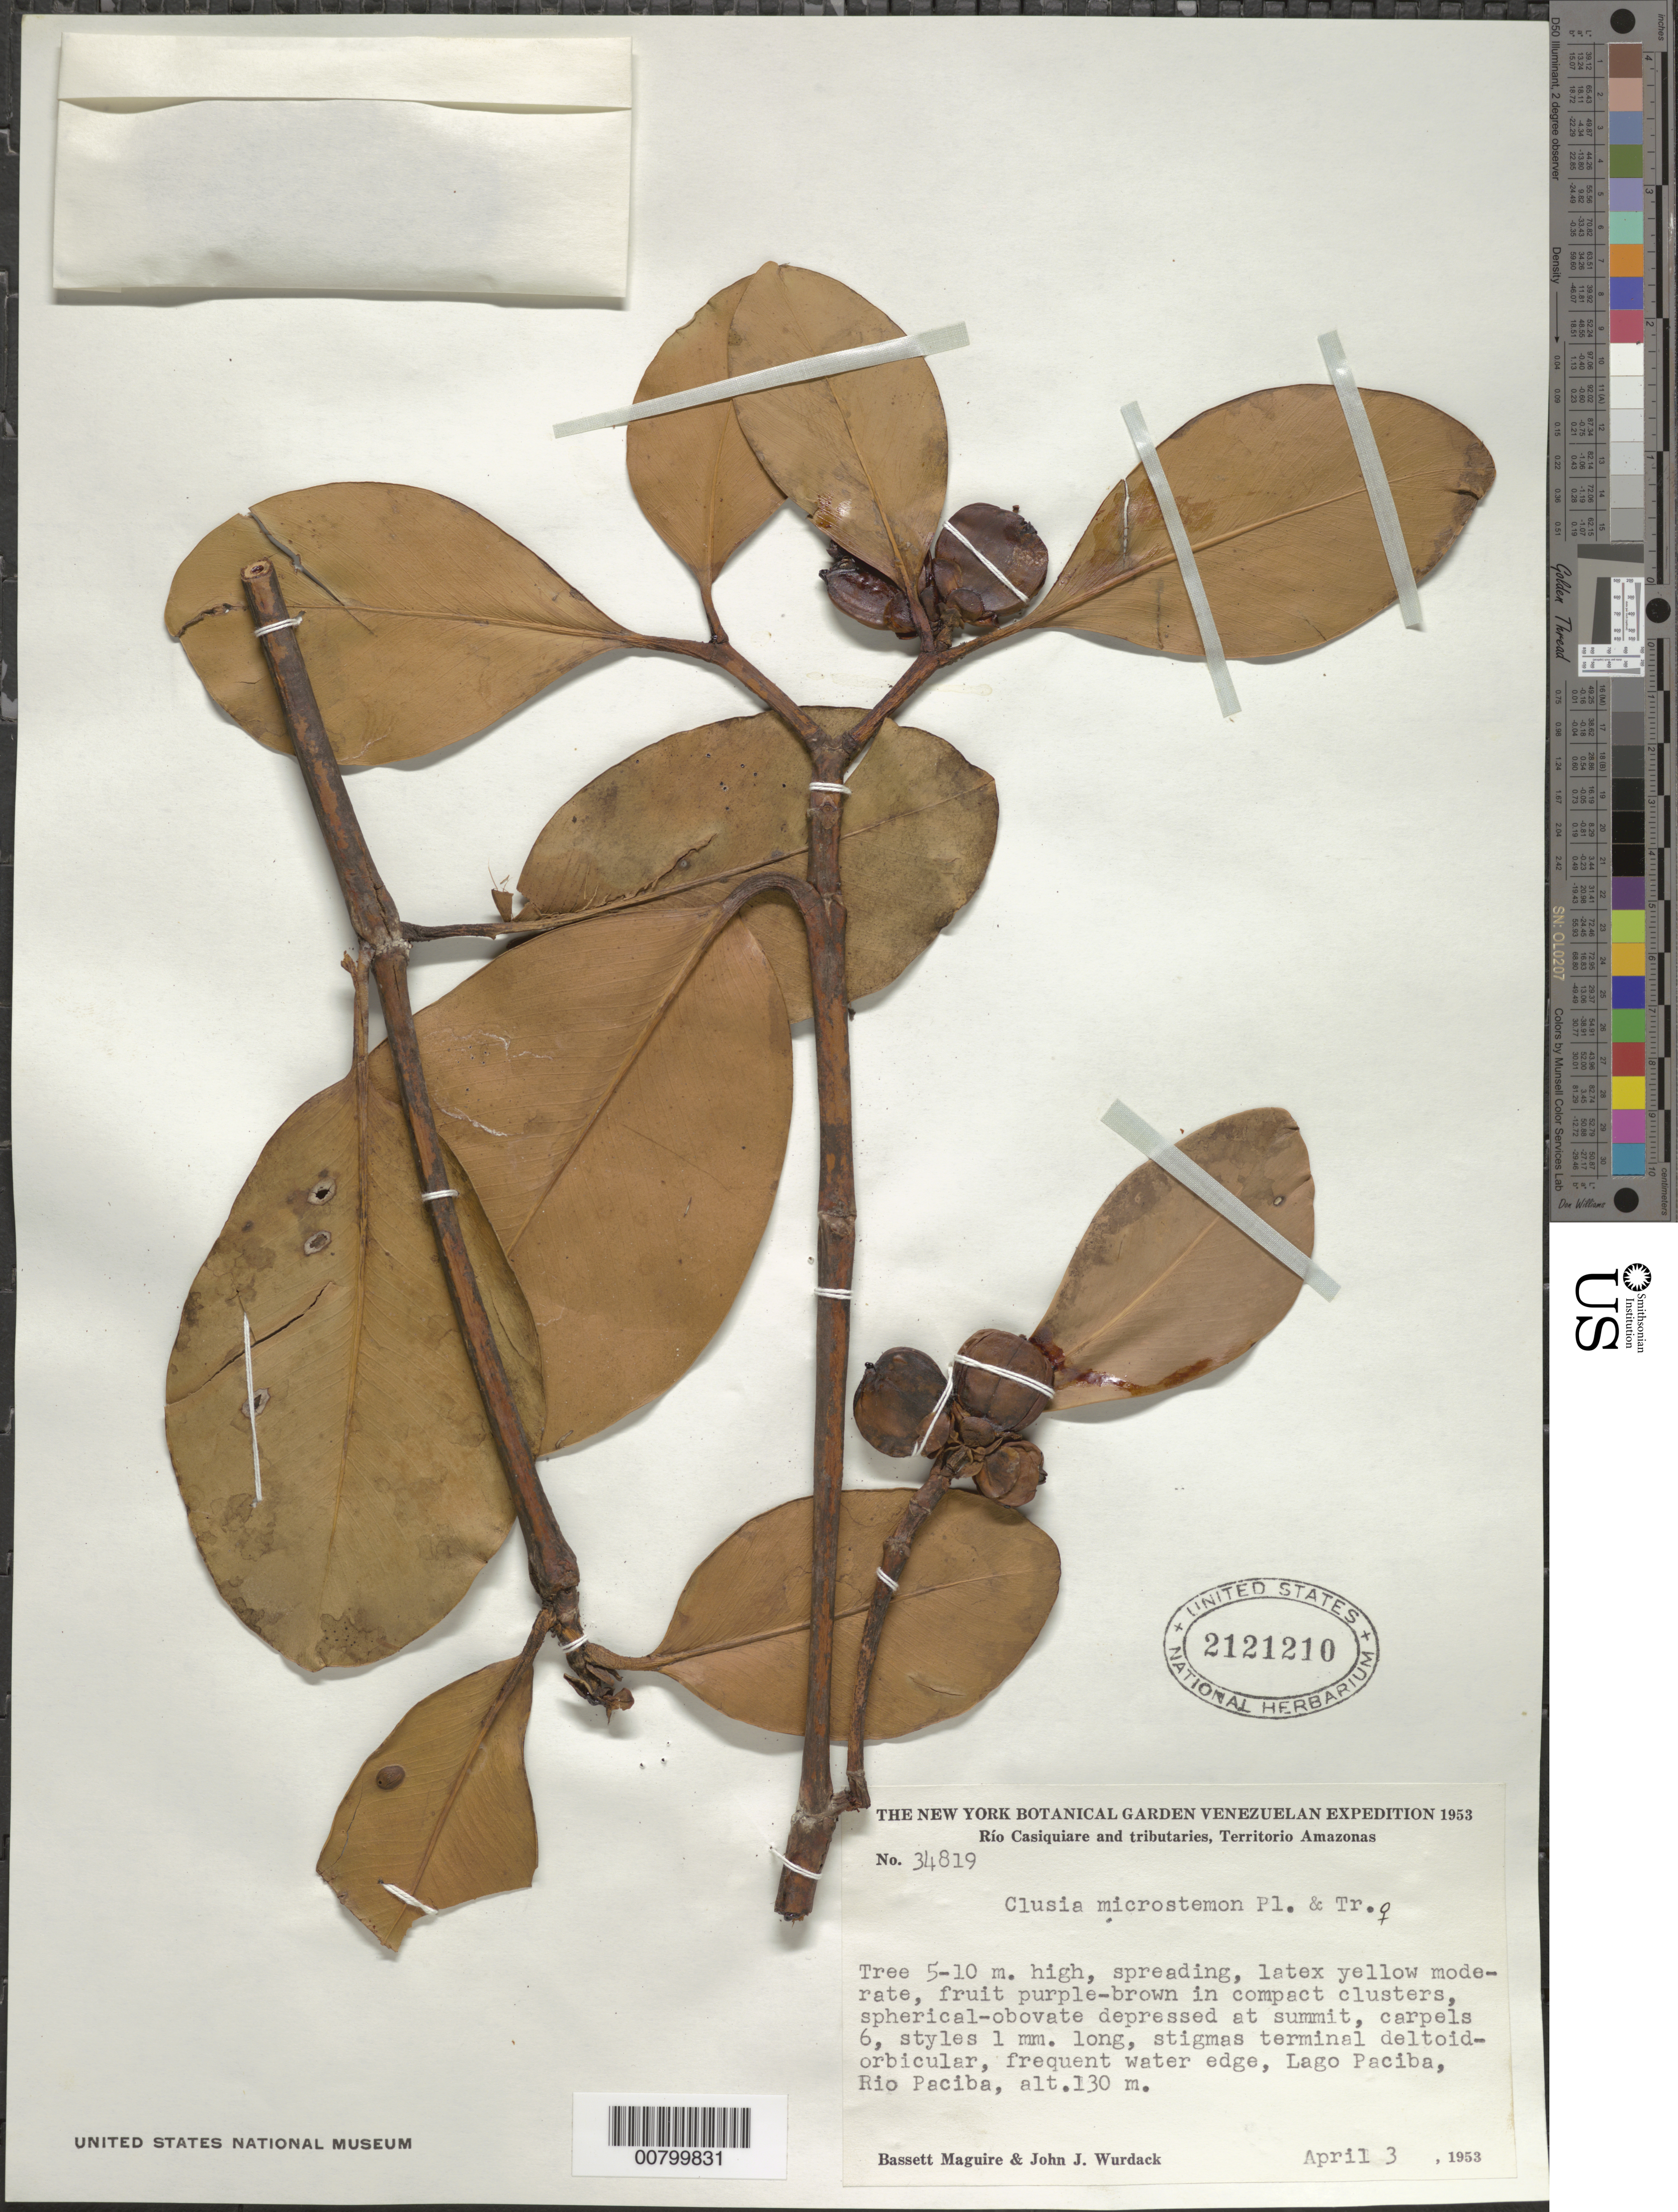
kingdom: Plantae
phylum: Tracheophyta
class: Magnoliopsida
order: Malpighiales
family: Clusiaceae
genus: Clusia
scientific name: Clusia microstemon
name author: Planch. & Triana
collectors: B. Maguire & J. J. Wurdack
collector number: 34819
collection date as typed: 3-Apr-53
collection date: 1953-04-03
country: Venezuela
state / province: Amazonas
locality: Río Casiquiare, Lago Paciba, Río Paciba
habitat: Water edge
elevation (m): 130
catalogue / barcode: US 2121210